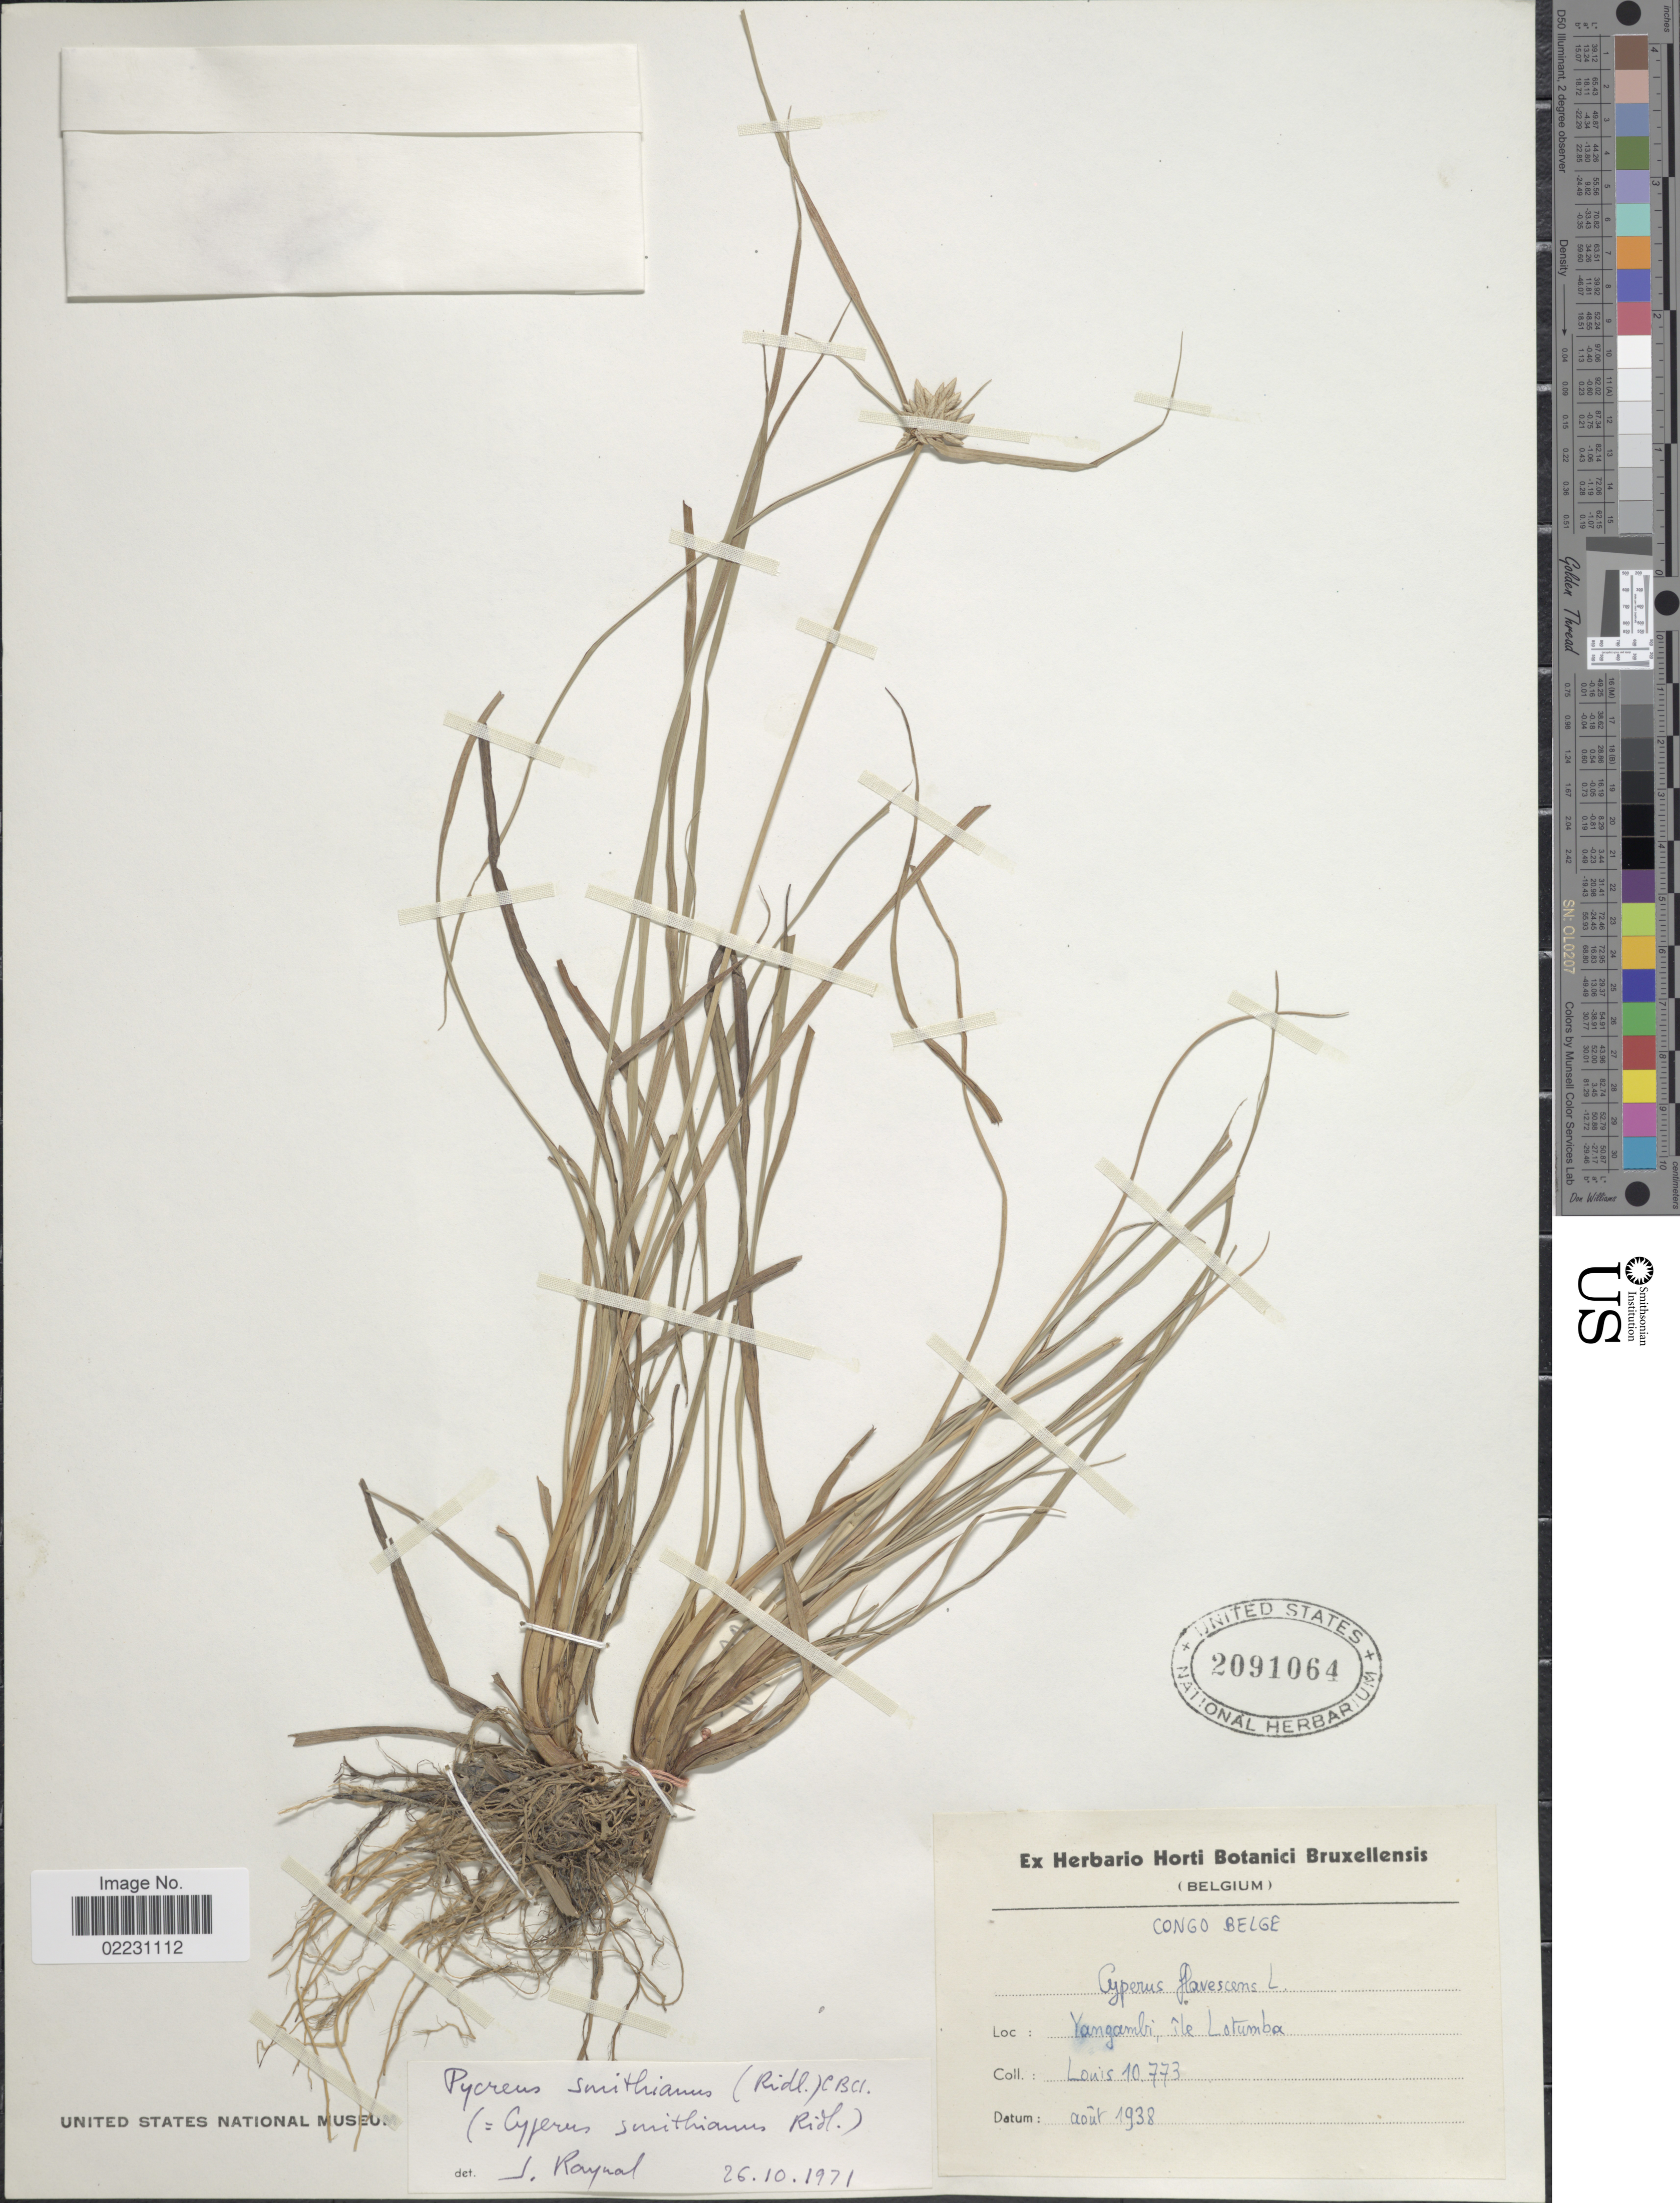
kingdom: Plantae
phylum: Tracheophyta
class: Liliopsida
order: Poales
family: Cyperaceae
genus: Cyperus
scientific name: Cyperus smithianus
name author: Ridl.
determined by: Strong, Mark T., (BOT), Smithsonian Institution - National Museum of Natural History (UNITED STATES)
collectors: Louis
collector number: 10773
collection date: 1938-08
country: Congo, Democratic Republic of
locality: Congo Belge. Yangambi, ile Lotumba.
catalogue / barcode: US 2091064